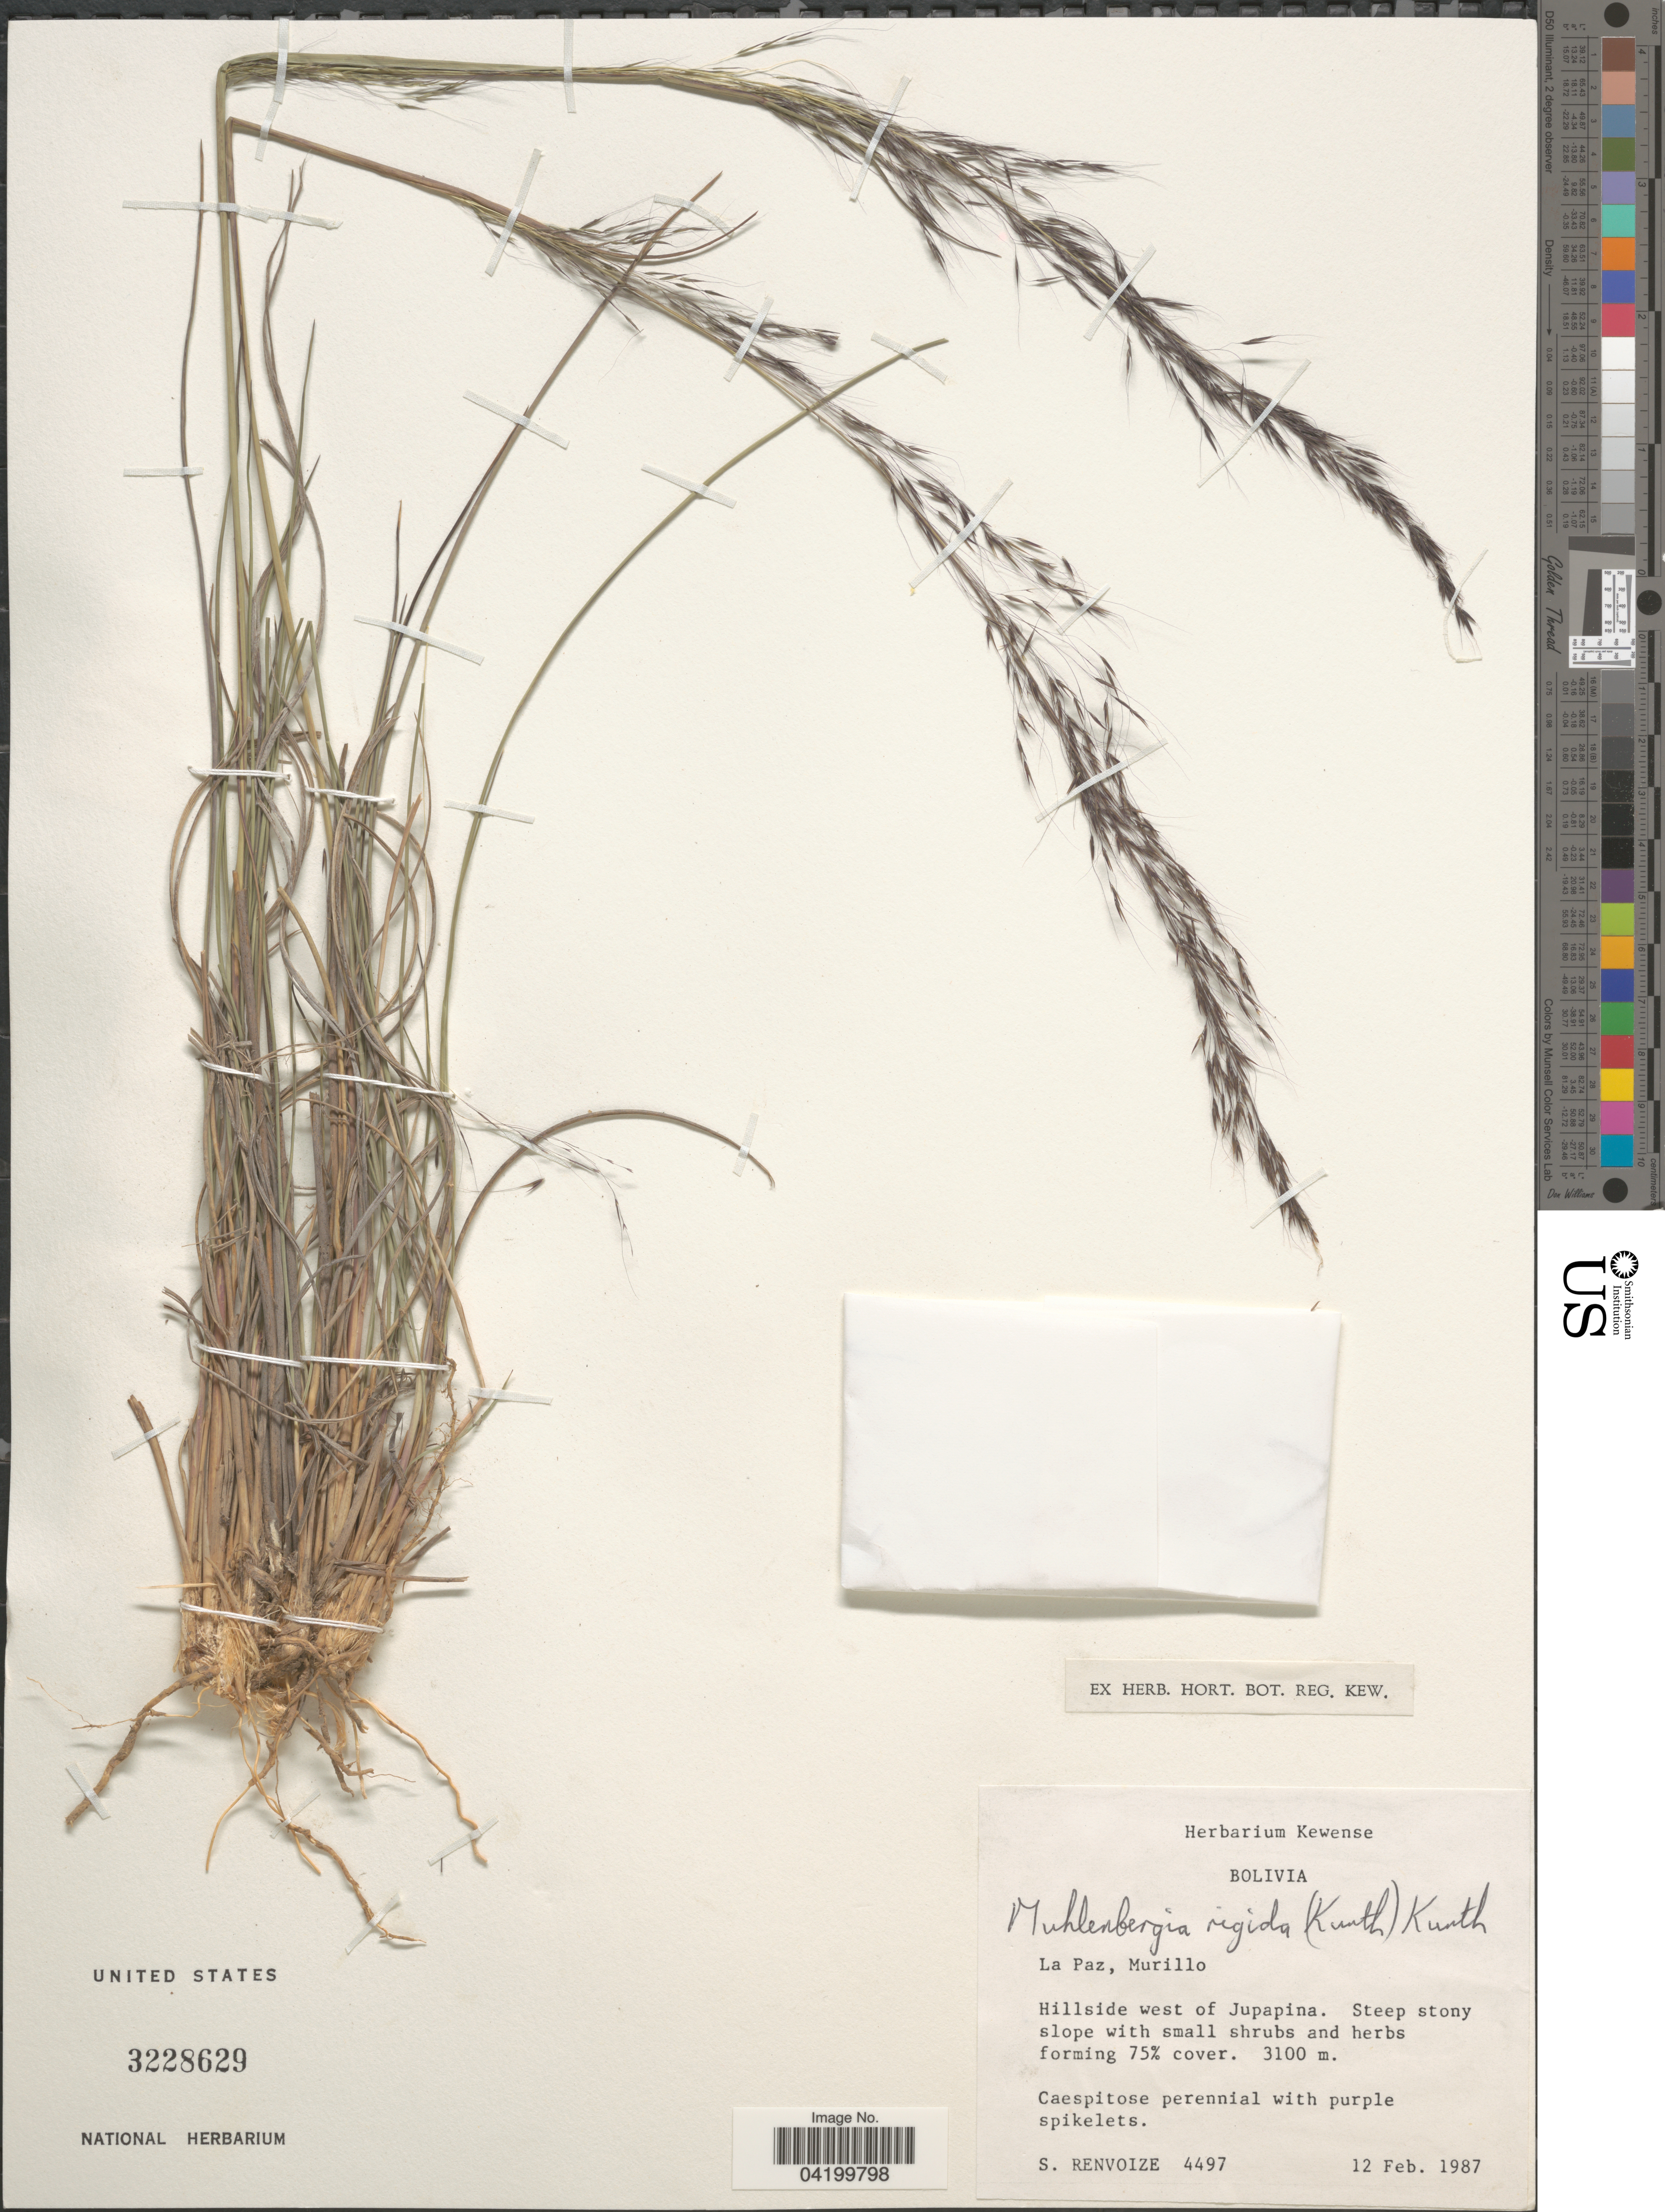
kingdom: Plantae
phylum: Tracheophyta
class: Liliopsida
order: Poales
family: Poaceae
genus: Muhlenbergia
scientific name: Muhlenbergia rigida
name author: (Kunth) Kunth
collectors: S. A. Renvoize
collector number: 4497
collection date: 1987-02-12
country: Bolivia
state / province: La Paz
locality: Murillo. Hillside west of Jupapina.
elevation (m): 3100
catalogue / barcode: US 3228629